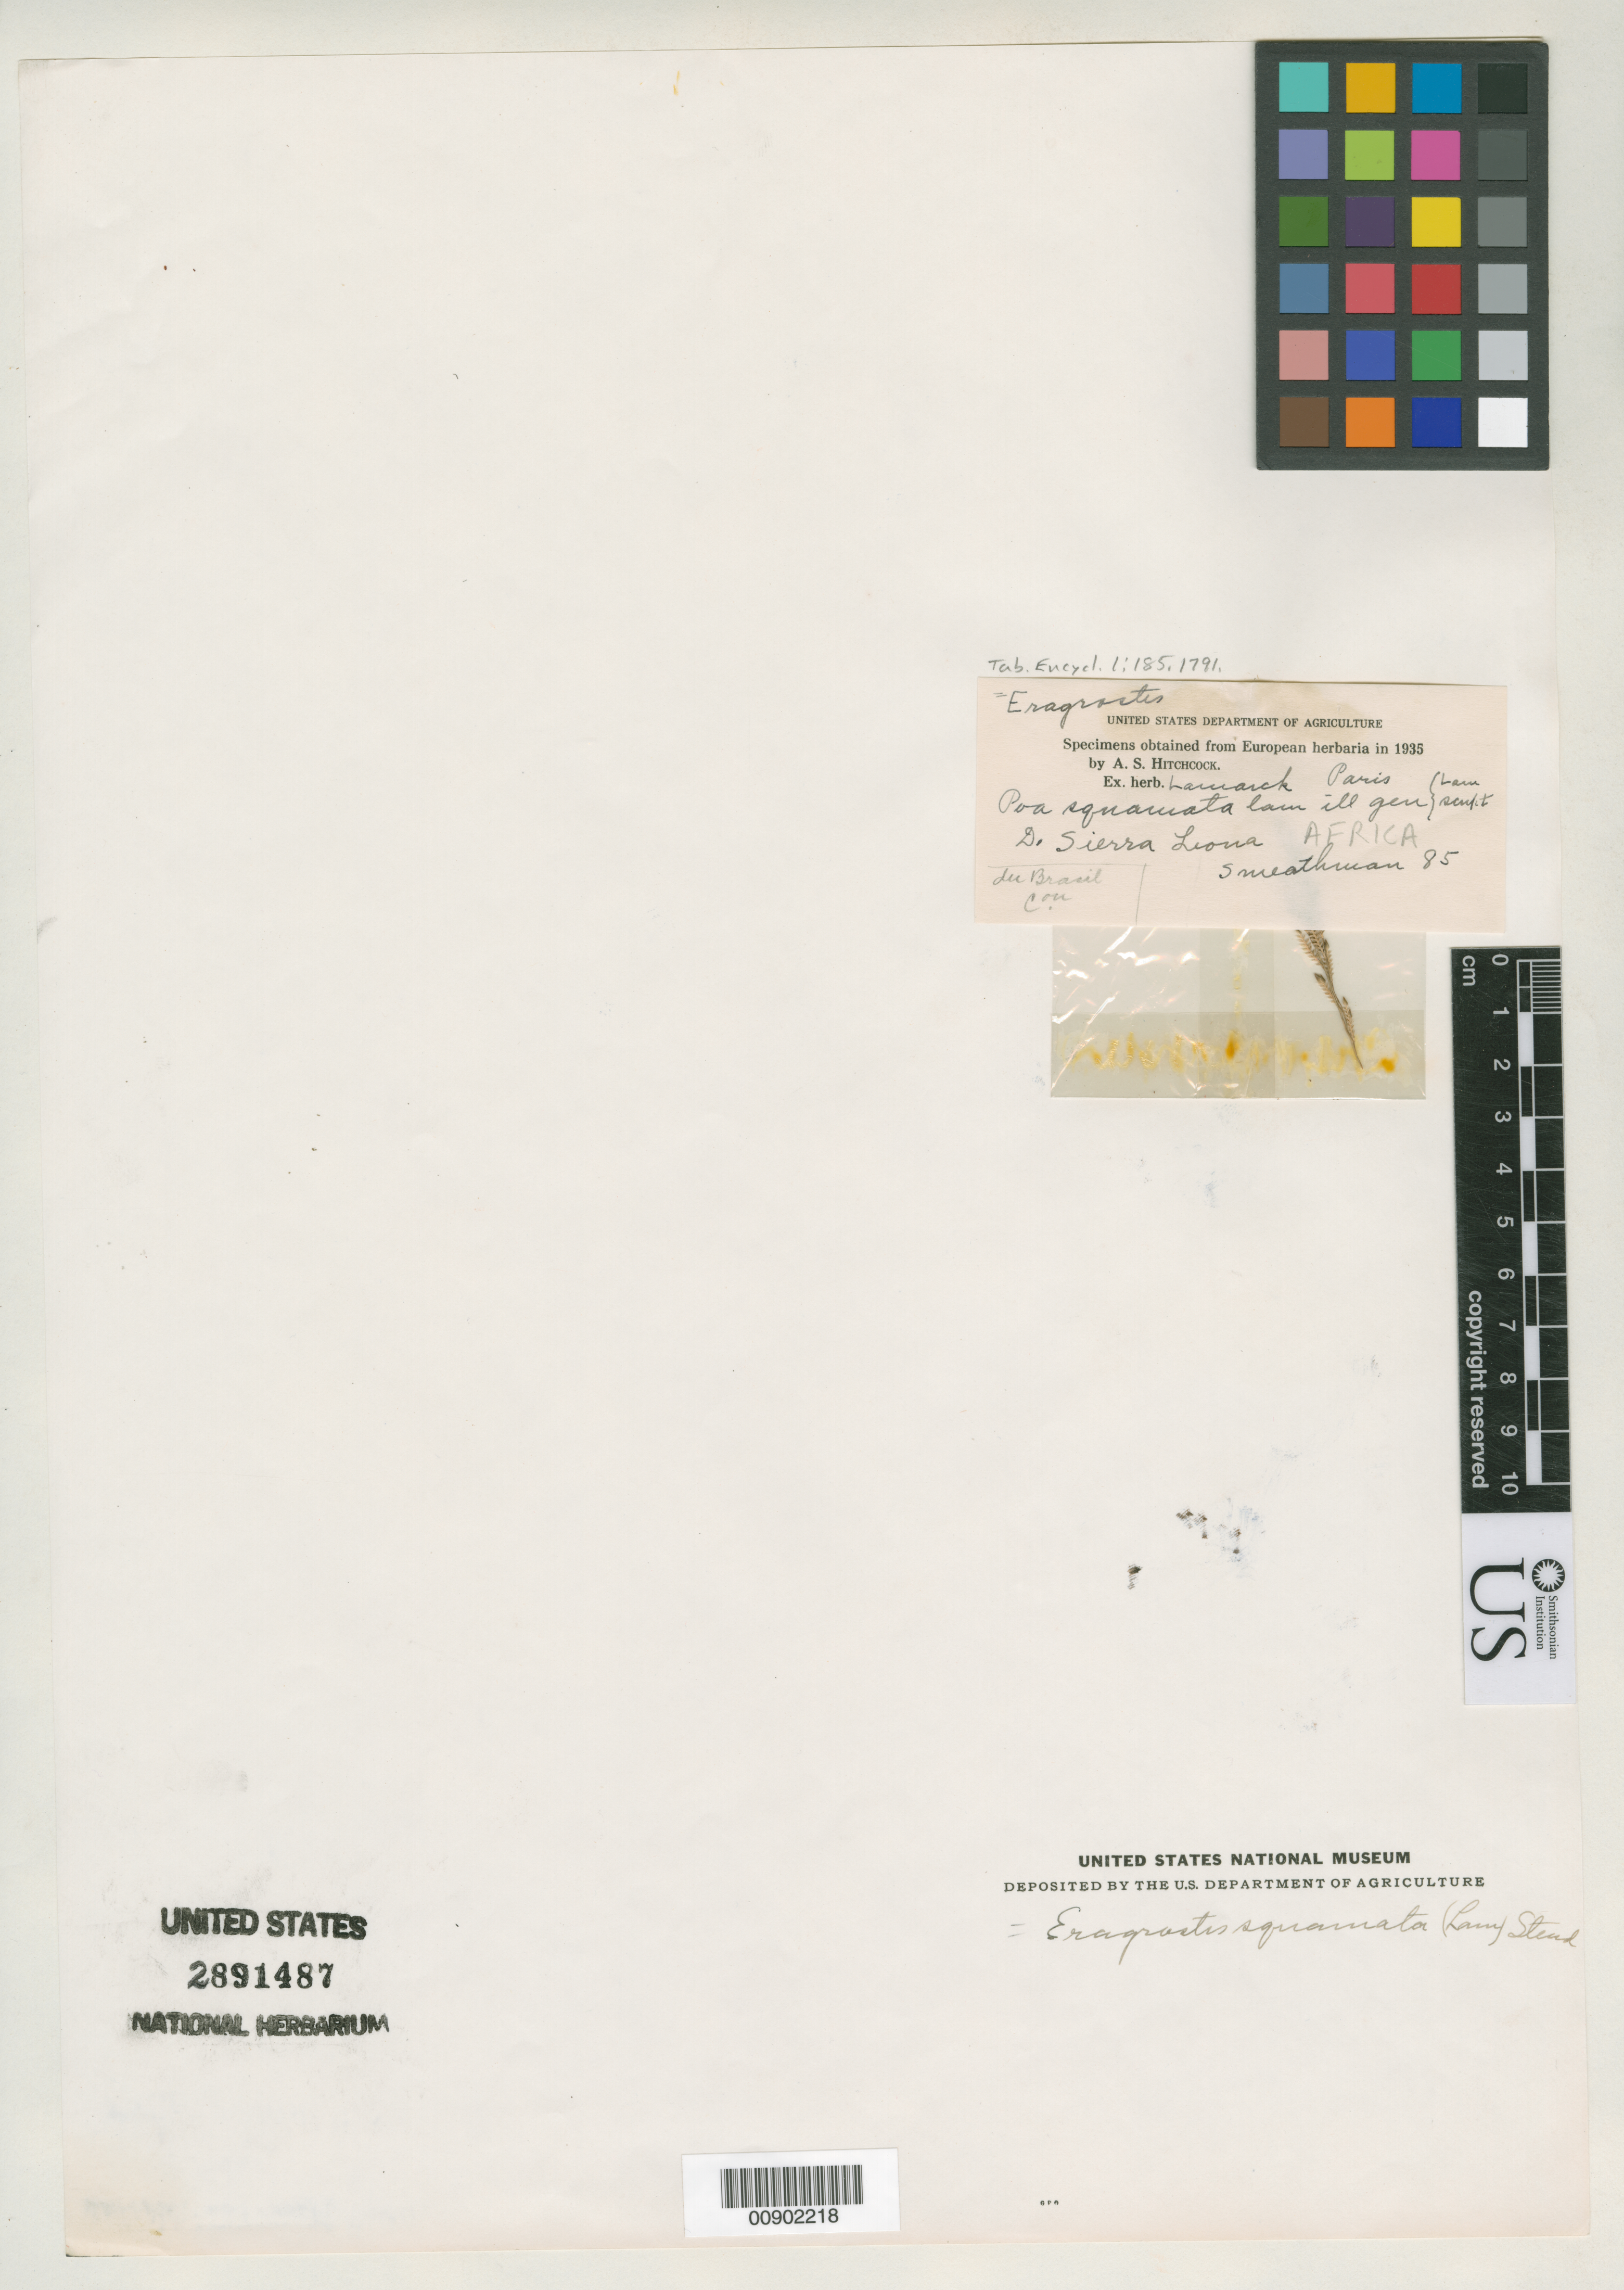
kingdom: Plantae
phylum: Tracheophyta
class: Liliopsida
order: Poales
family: Poaceae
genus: Poa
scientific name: Poa squamata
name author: Lam.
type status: Isotype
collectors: H. Smeathman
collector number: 85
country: Sierra Leone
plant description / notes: Fragmentary material of type specimen ex herb. Paris.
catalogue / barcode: US 2891487